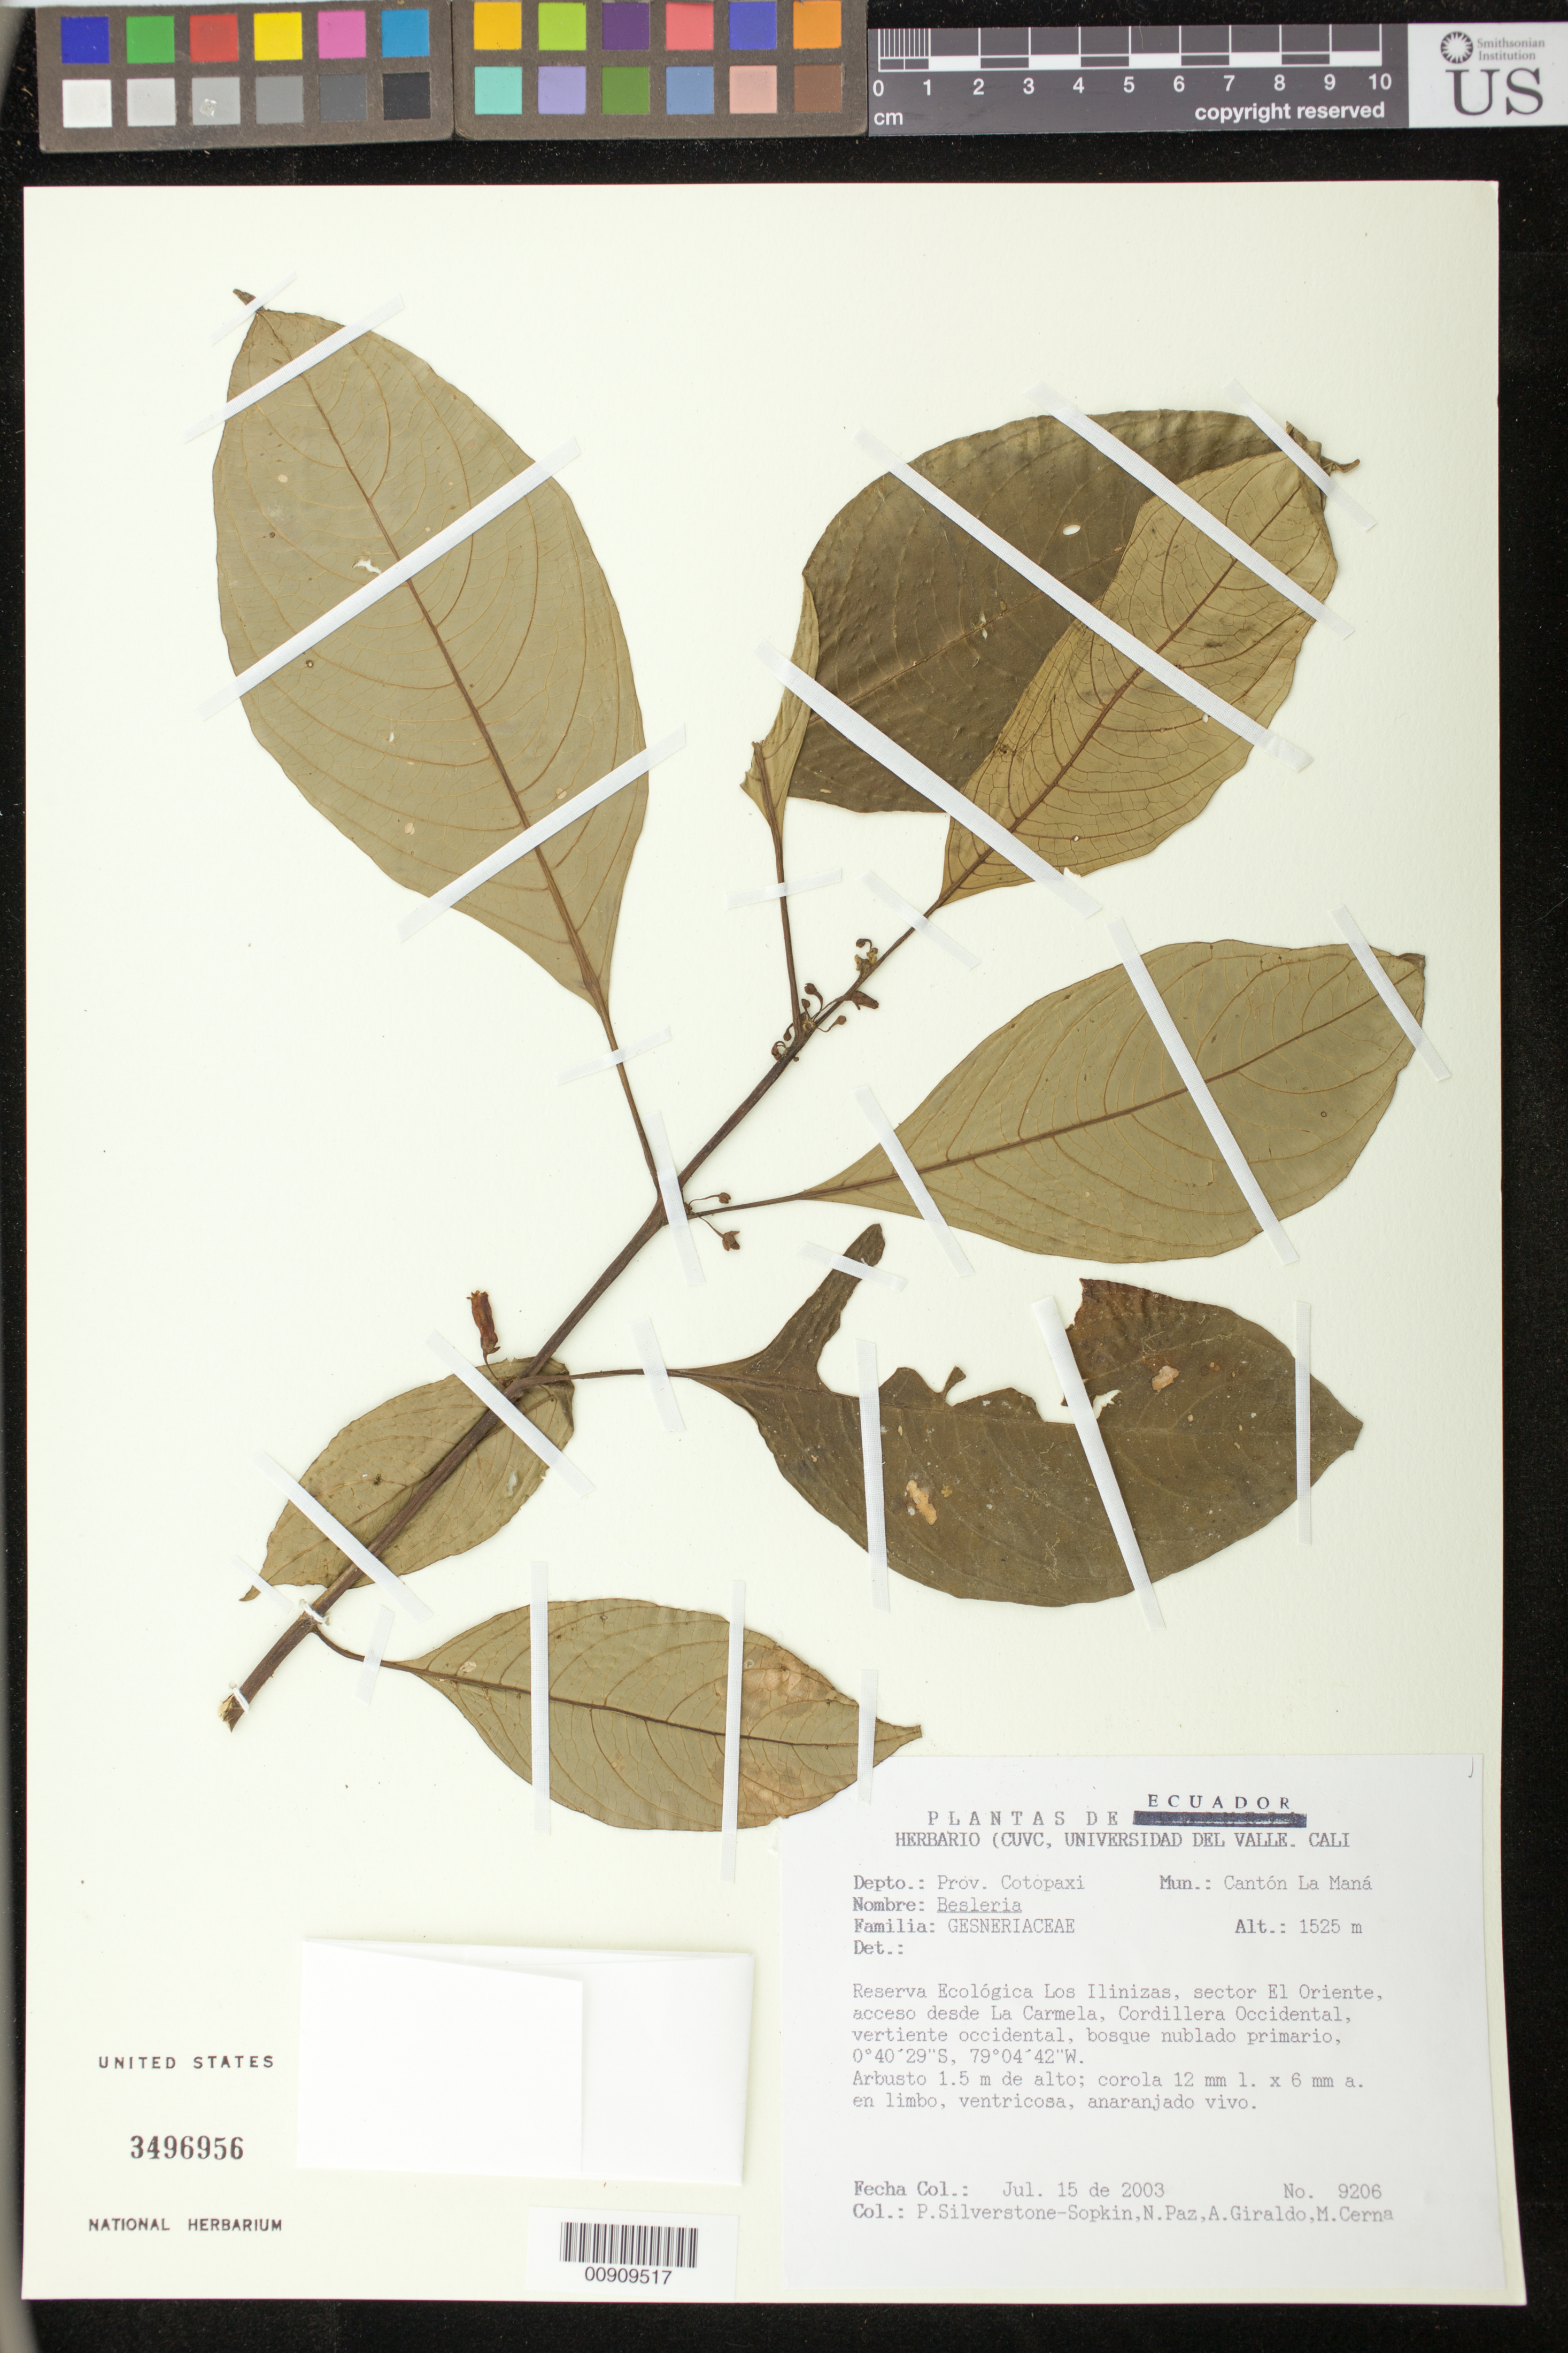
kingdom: Plantae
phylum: Tracheophyta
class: Magnoliopsida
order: Lamiales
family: Gesneriaceae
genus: Besleria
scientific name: Besleria sp.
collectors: P. A. Silverstone-Sopkin, N. Paz, A. Giraldo & M. Cerna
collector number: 9206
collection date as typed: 15 Jul 2003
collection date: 2003-07-15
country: Ecuador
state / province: Cotopaxi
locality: Cantón La Maná. Reserva Ecológica Los Ilinizas, sector El Oriente, acceso desde La Carmela, Cordillera Occidental, vertiente occidental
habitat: Bosque nublado primario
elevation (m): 1525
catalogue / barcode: US 3496956